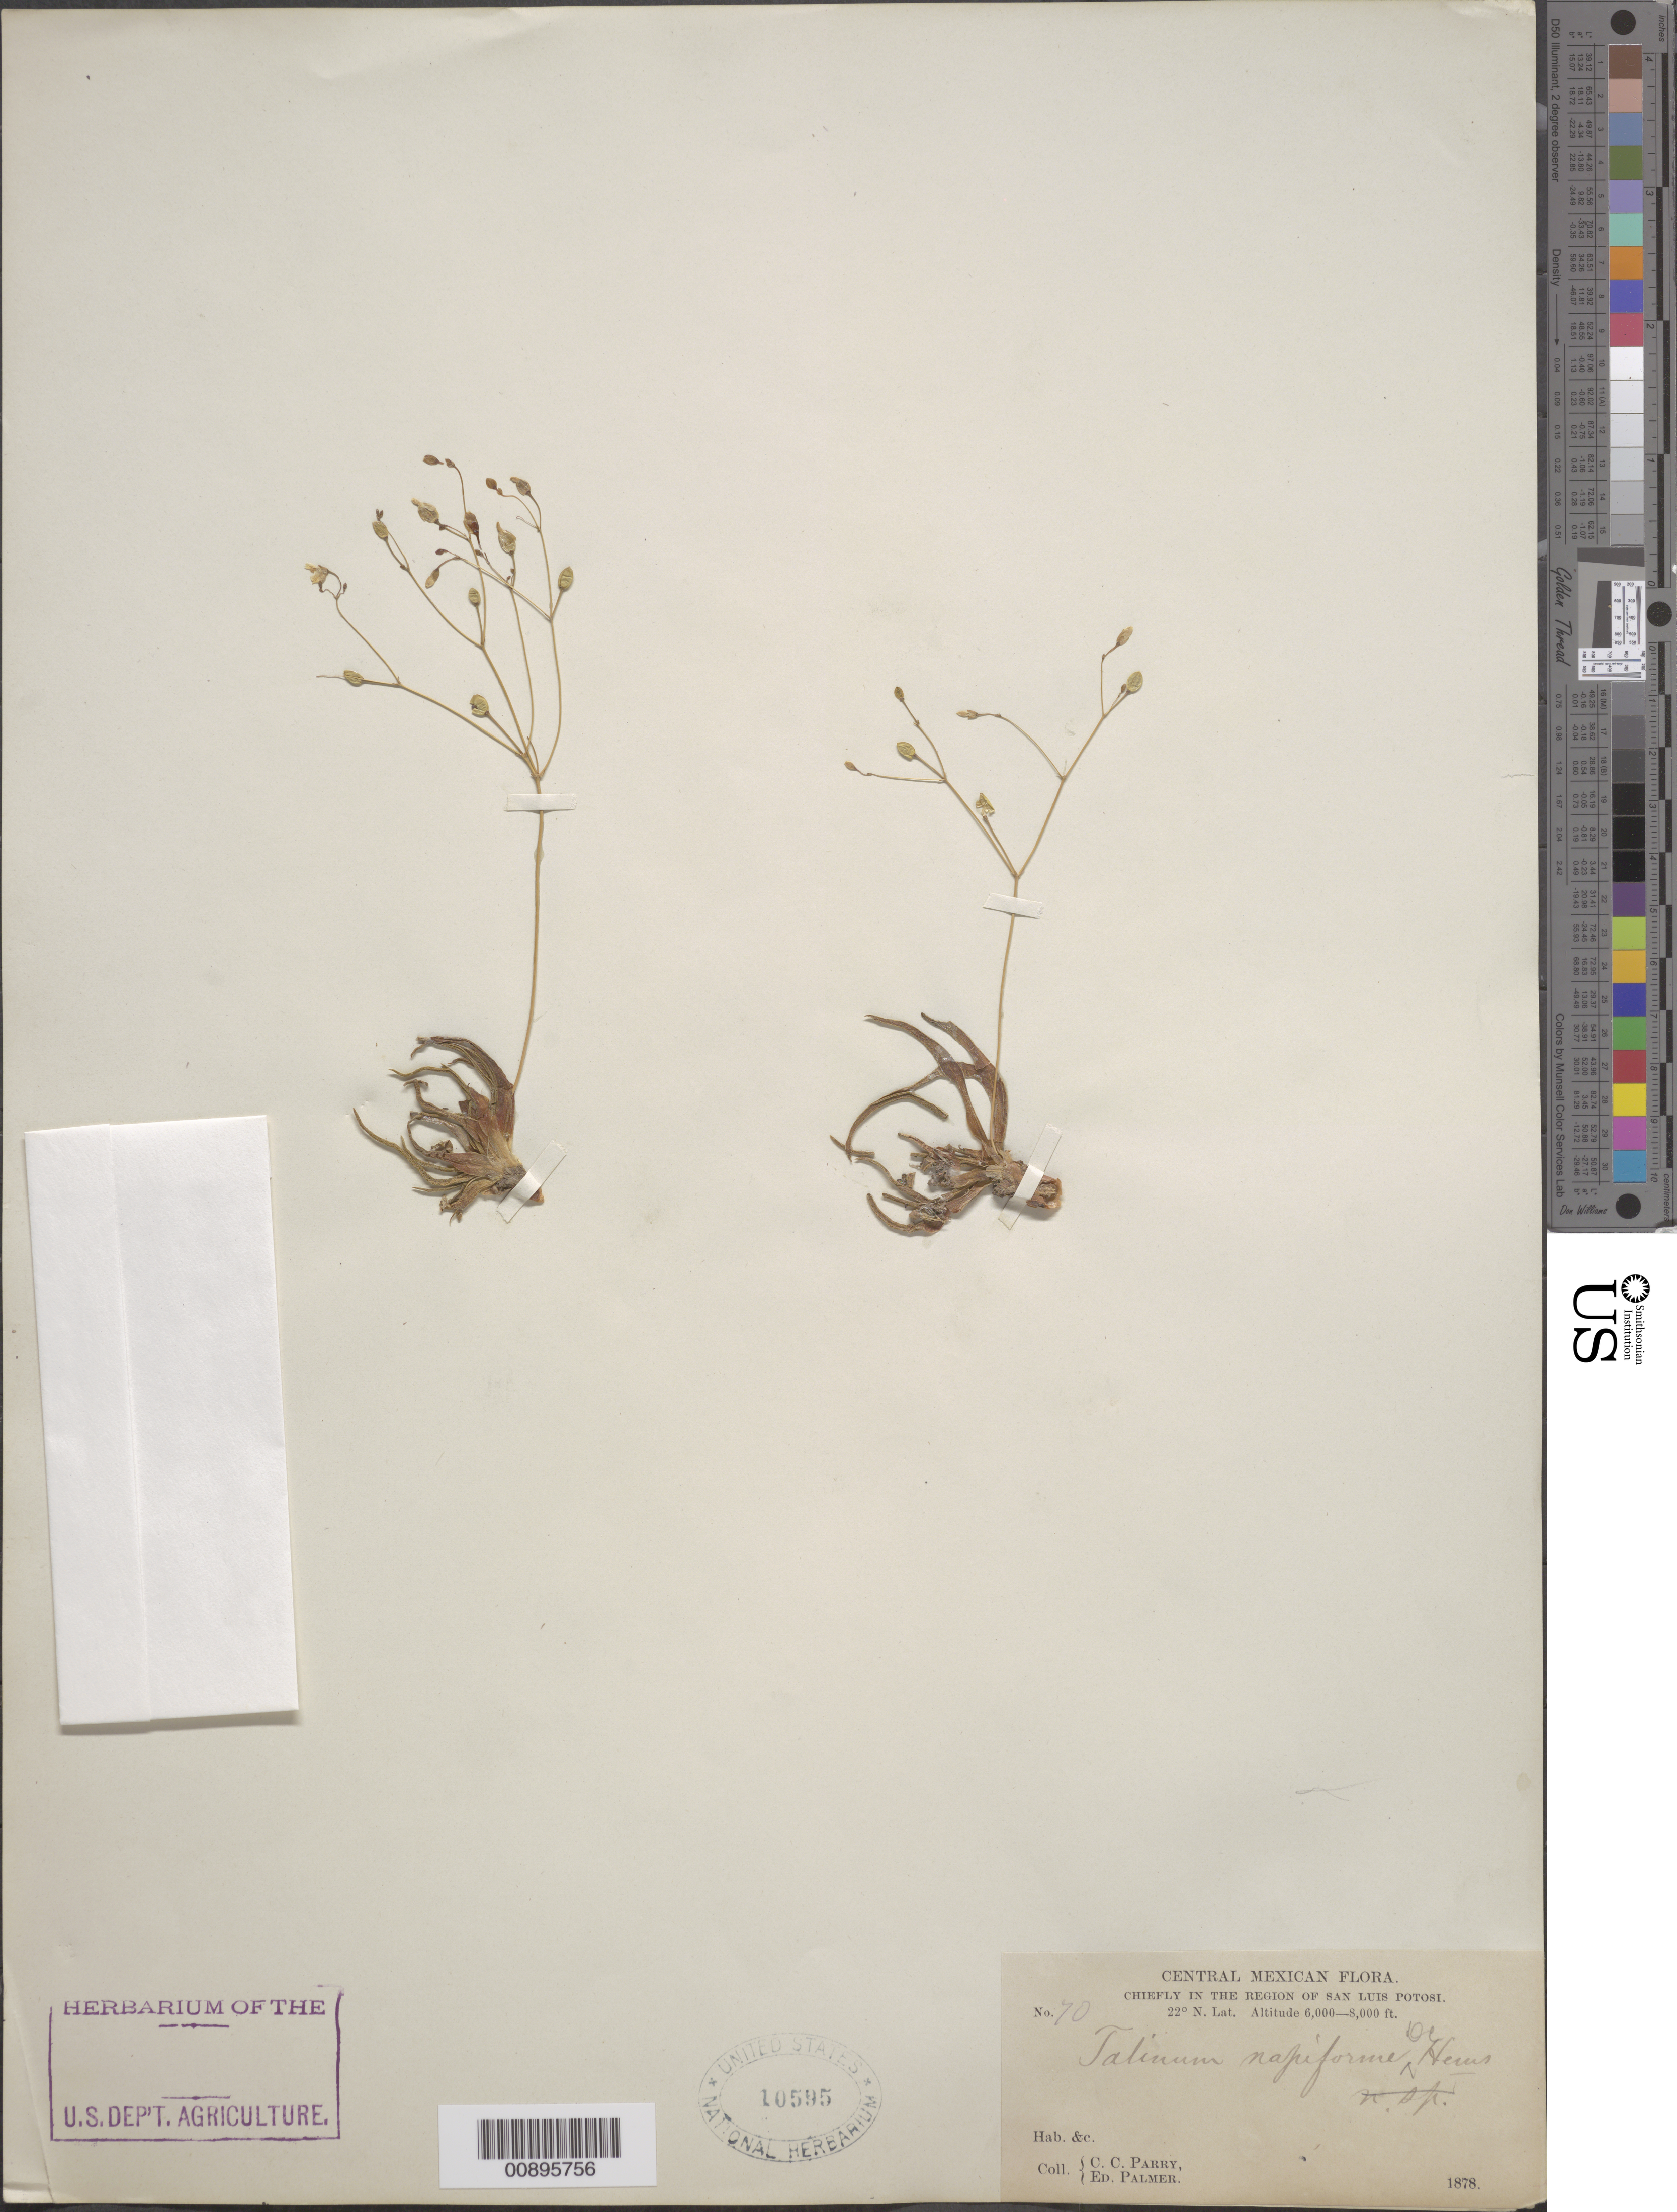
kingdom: Plantae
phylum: Tracheophyta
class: Magnoliopsida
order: Caryophyllales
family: Talinaceae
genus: Talinum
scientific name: Talinum napiforme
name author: DC.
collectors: C. C. Parry & E. Palmer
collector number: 70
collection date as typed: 1878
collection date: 1878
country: Mexico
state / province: San Luis Potosí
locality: Chiefly in the region of San Luis Potosí.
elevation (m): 1829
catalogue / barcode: US 10595